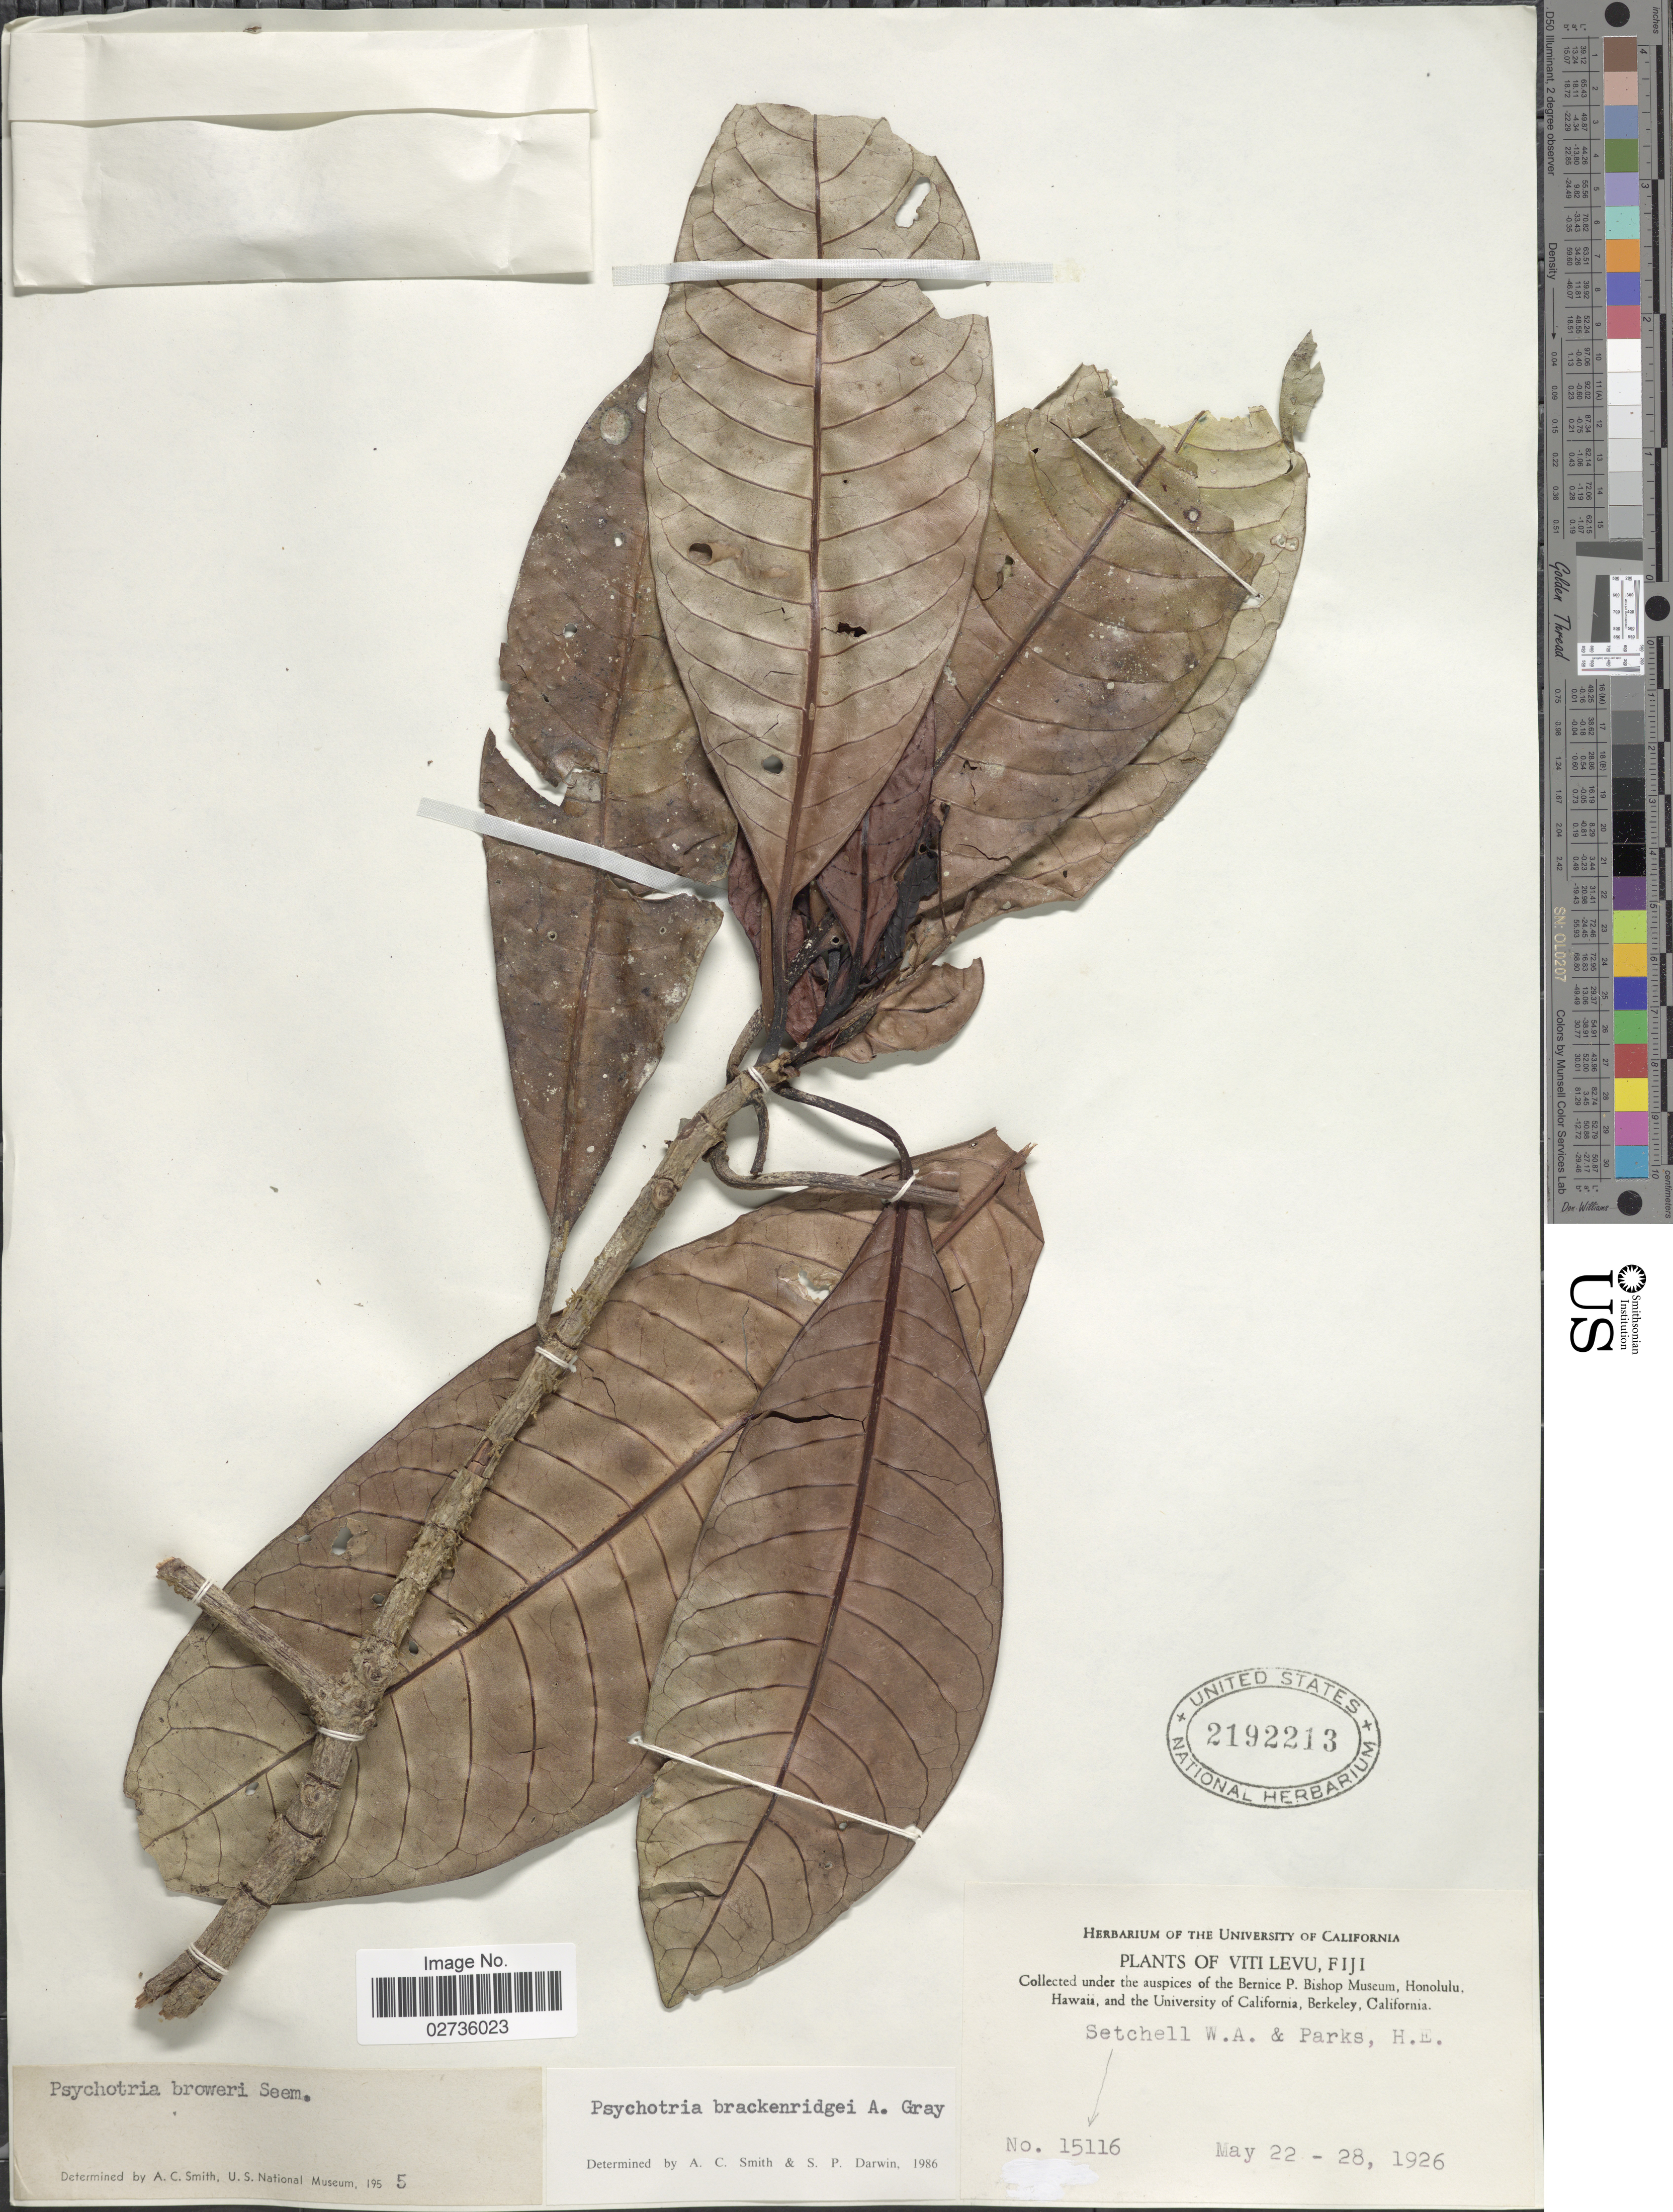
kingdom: Plantae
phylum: Tracheophyta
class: Magnoliopsida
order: Gentianales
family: Rubiaceae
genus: Psychotria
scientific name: Psychotria brackenridgei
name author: A. Gray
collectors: W. Setchell & H. E. Parks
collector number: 15116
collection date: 1926-05-22/1926-05-28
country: Fiji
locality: Viti Levu.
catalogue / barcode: US 2192213